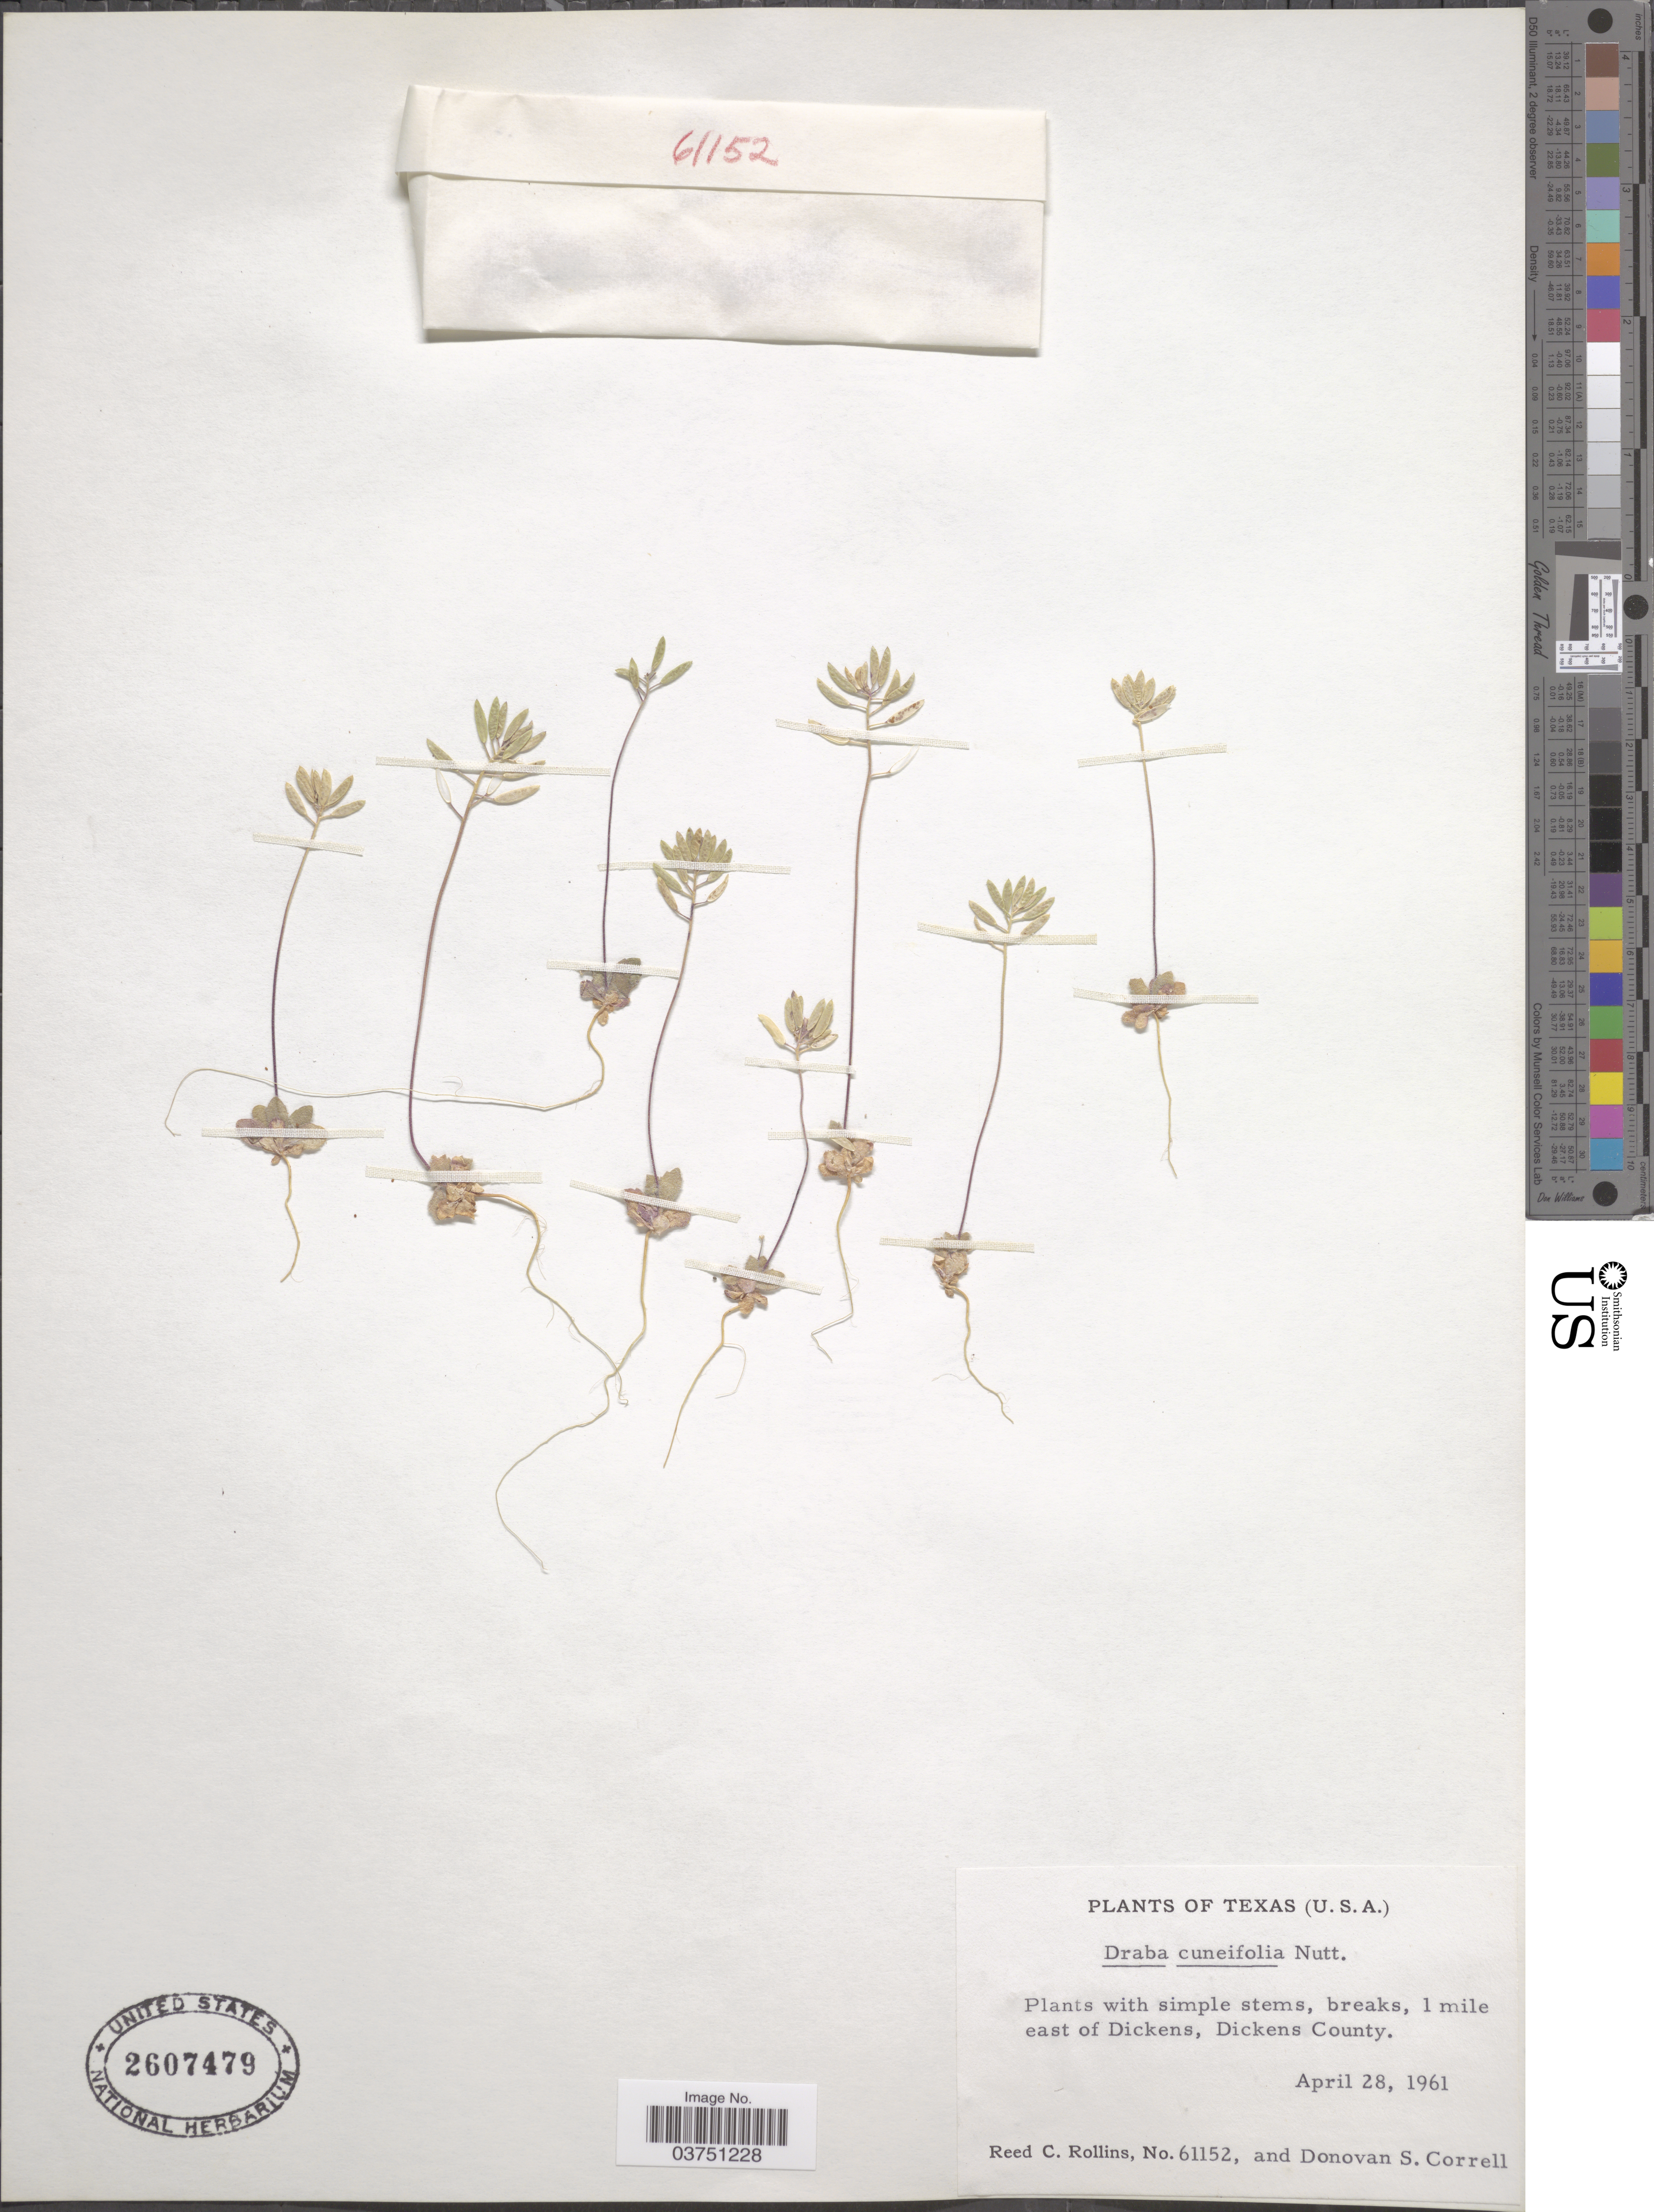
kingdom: Plantae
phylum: Tracheophyta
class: Magnoliopsida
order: Brassicales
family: Brassicaceae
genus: Draba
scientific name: Draba cuneifolia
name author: Nutt.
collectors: R. C. Rollins & D. S. Correll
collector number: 61152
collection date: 1961-04-28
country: United States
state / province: Texas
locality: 1 mile east of Dickens, Dickens County.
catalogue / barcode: US 2607479